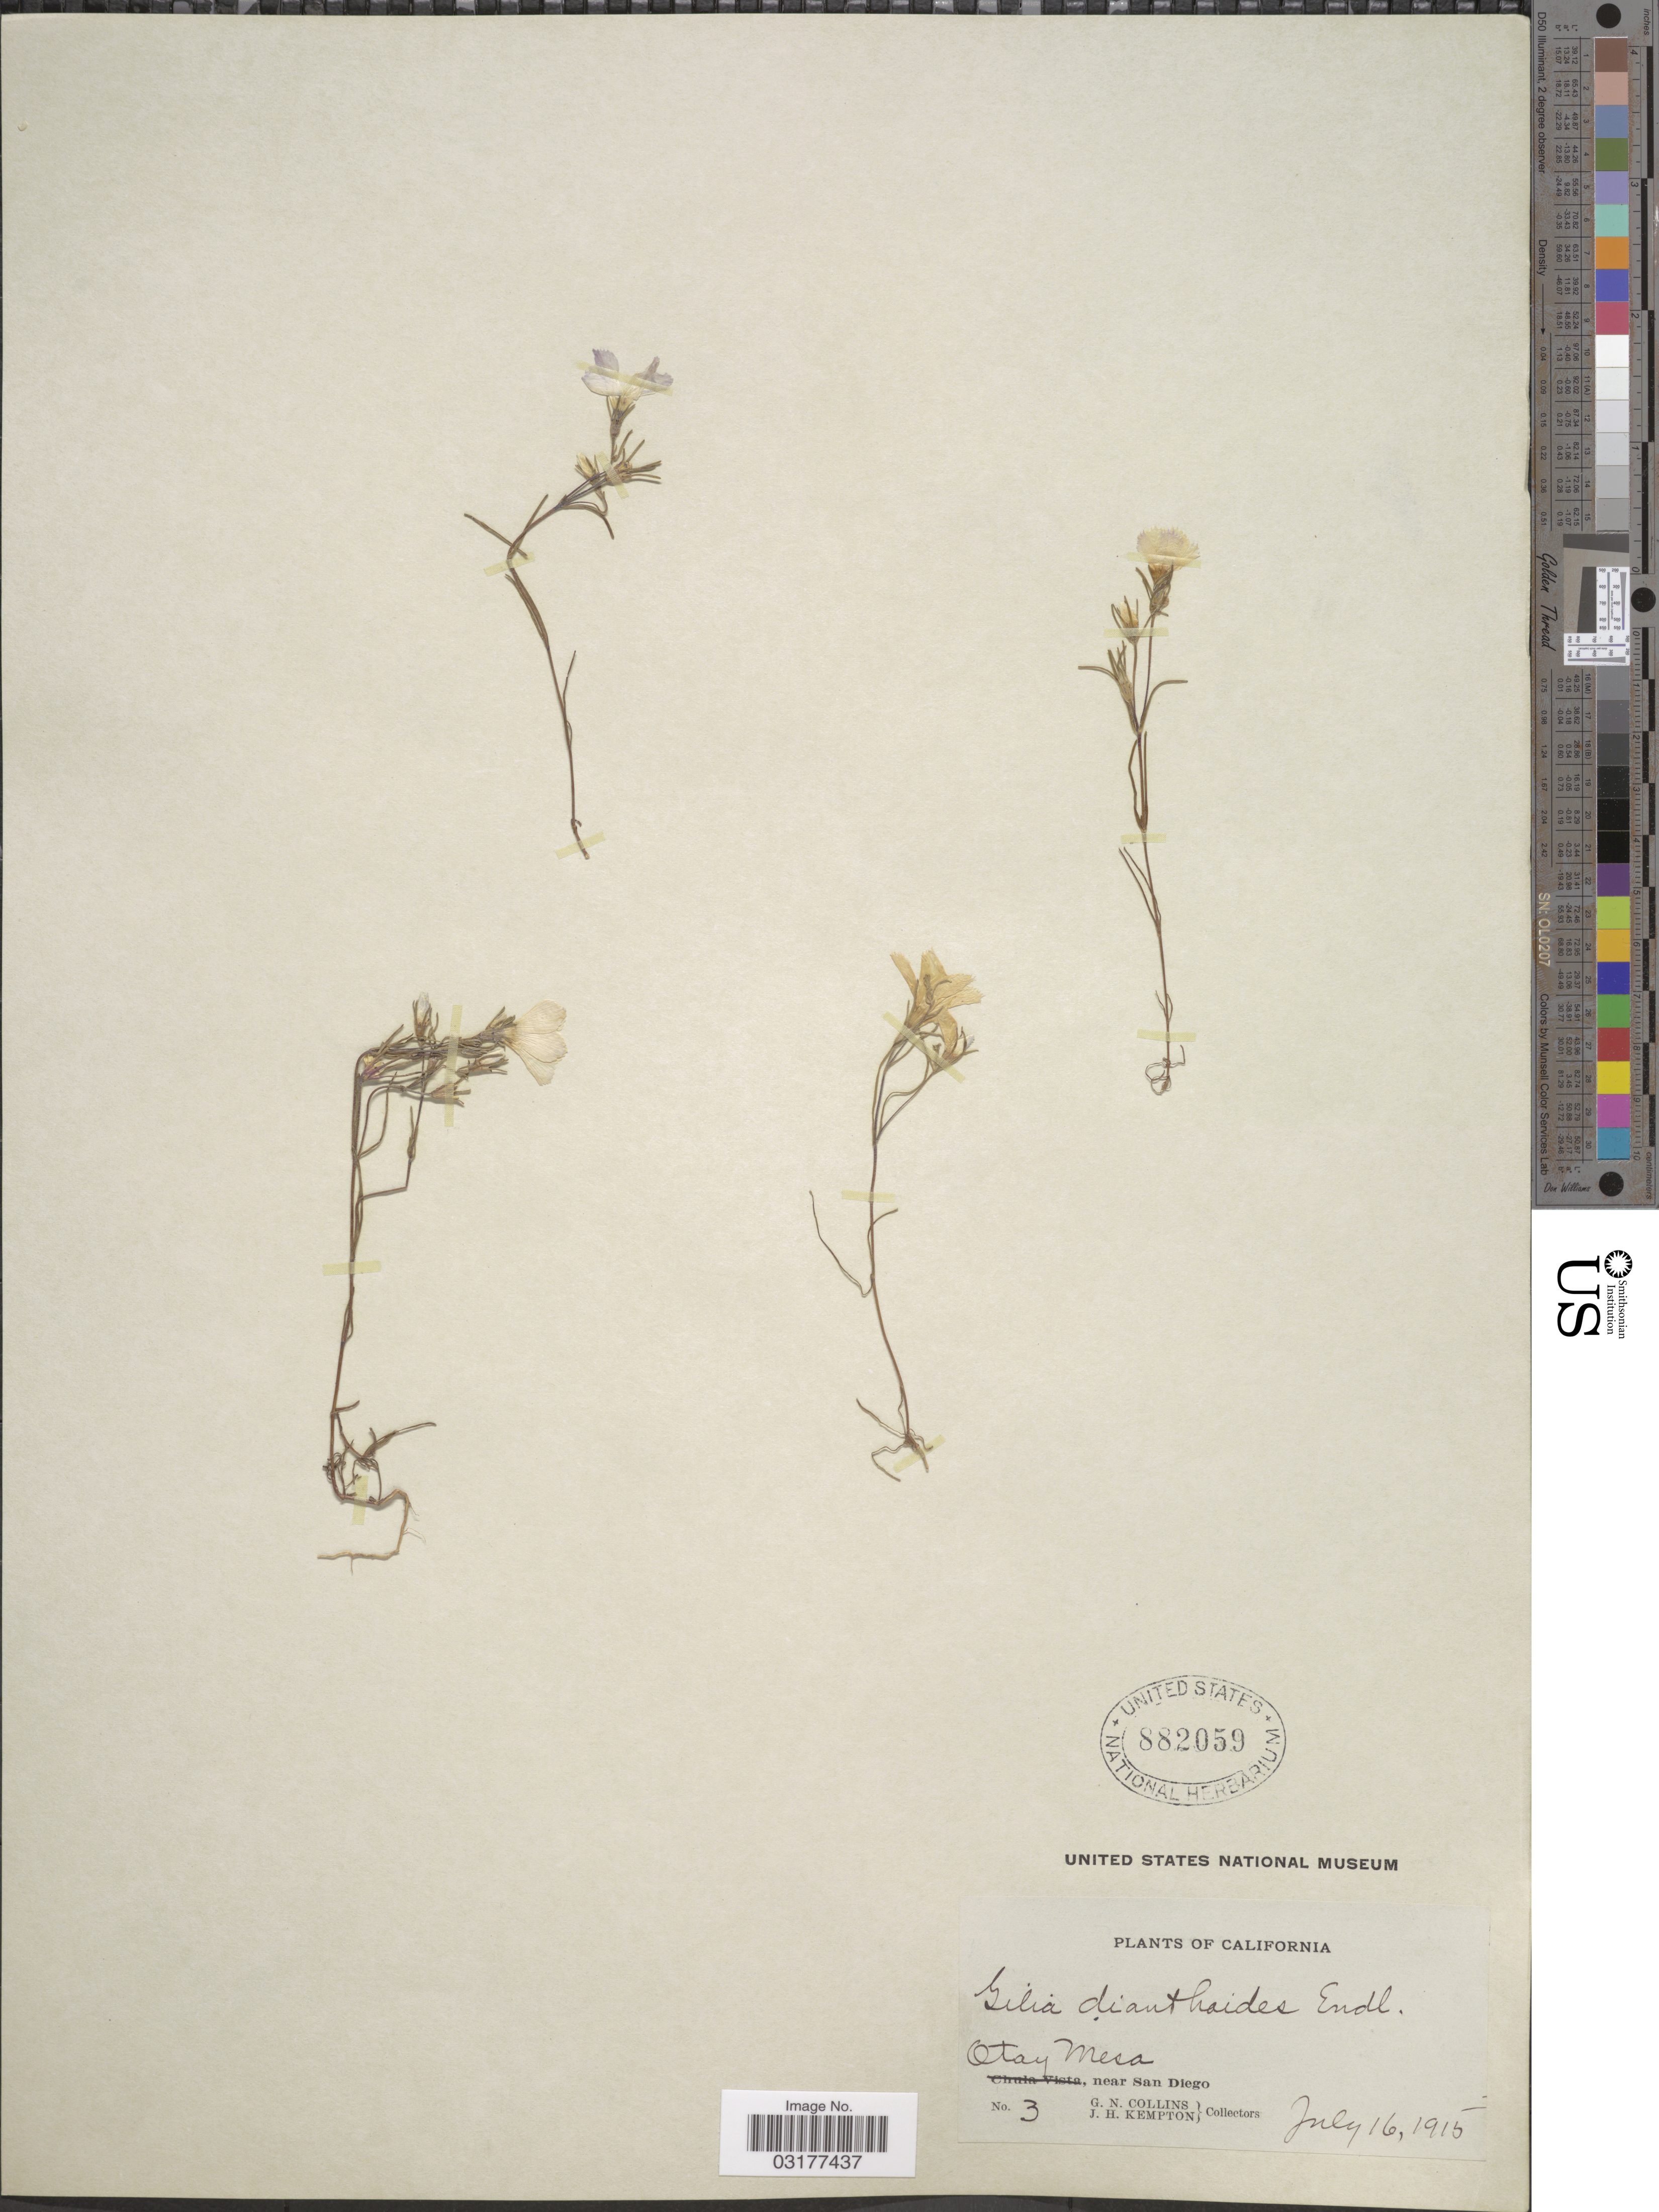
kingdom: Plantae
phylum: Tracheophyta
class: Magnoliopsida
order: Ericales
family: Polemoniaceae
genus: Linanthus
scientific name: Linanthus dianthiflorus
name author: (Benth.) Greene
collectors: G. Collins & J. H. Kempton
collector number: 3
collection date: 1915-07-16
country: United States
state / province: California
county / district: San Diego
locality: Otay Mesa, near San Diego.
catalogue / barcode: US 882059